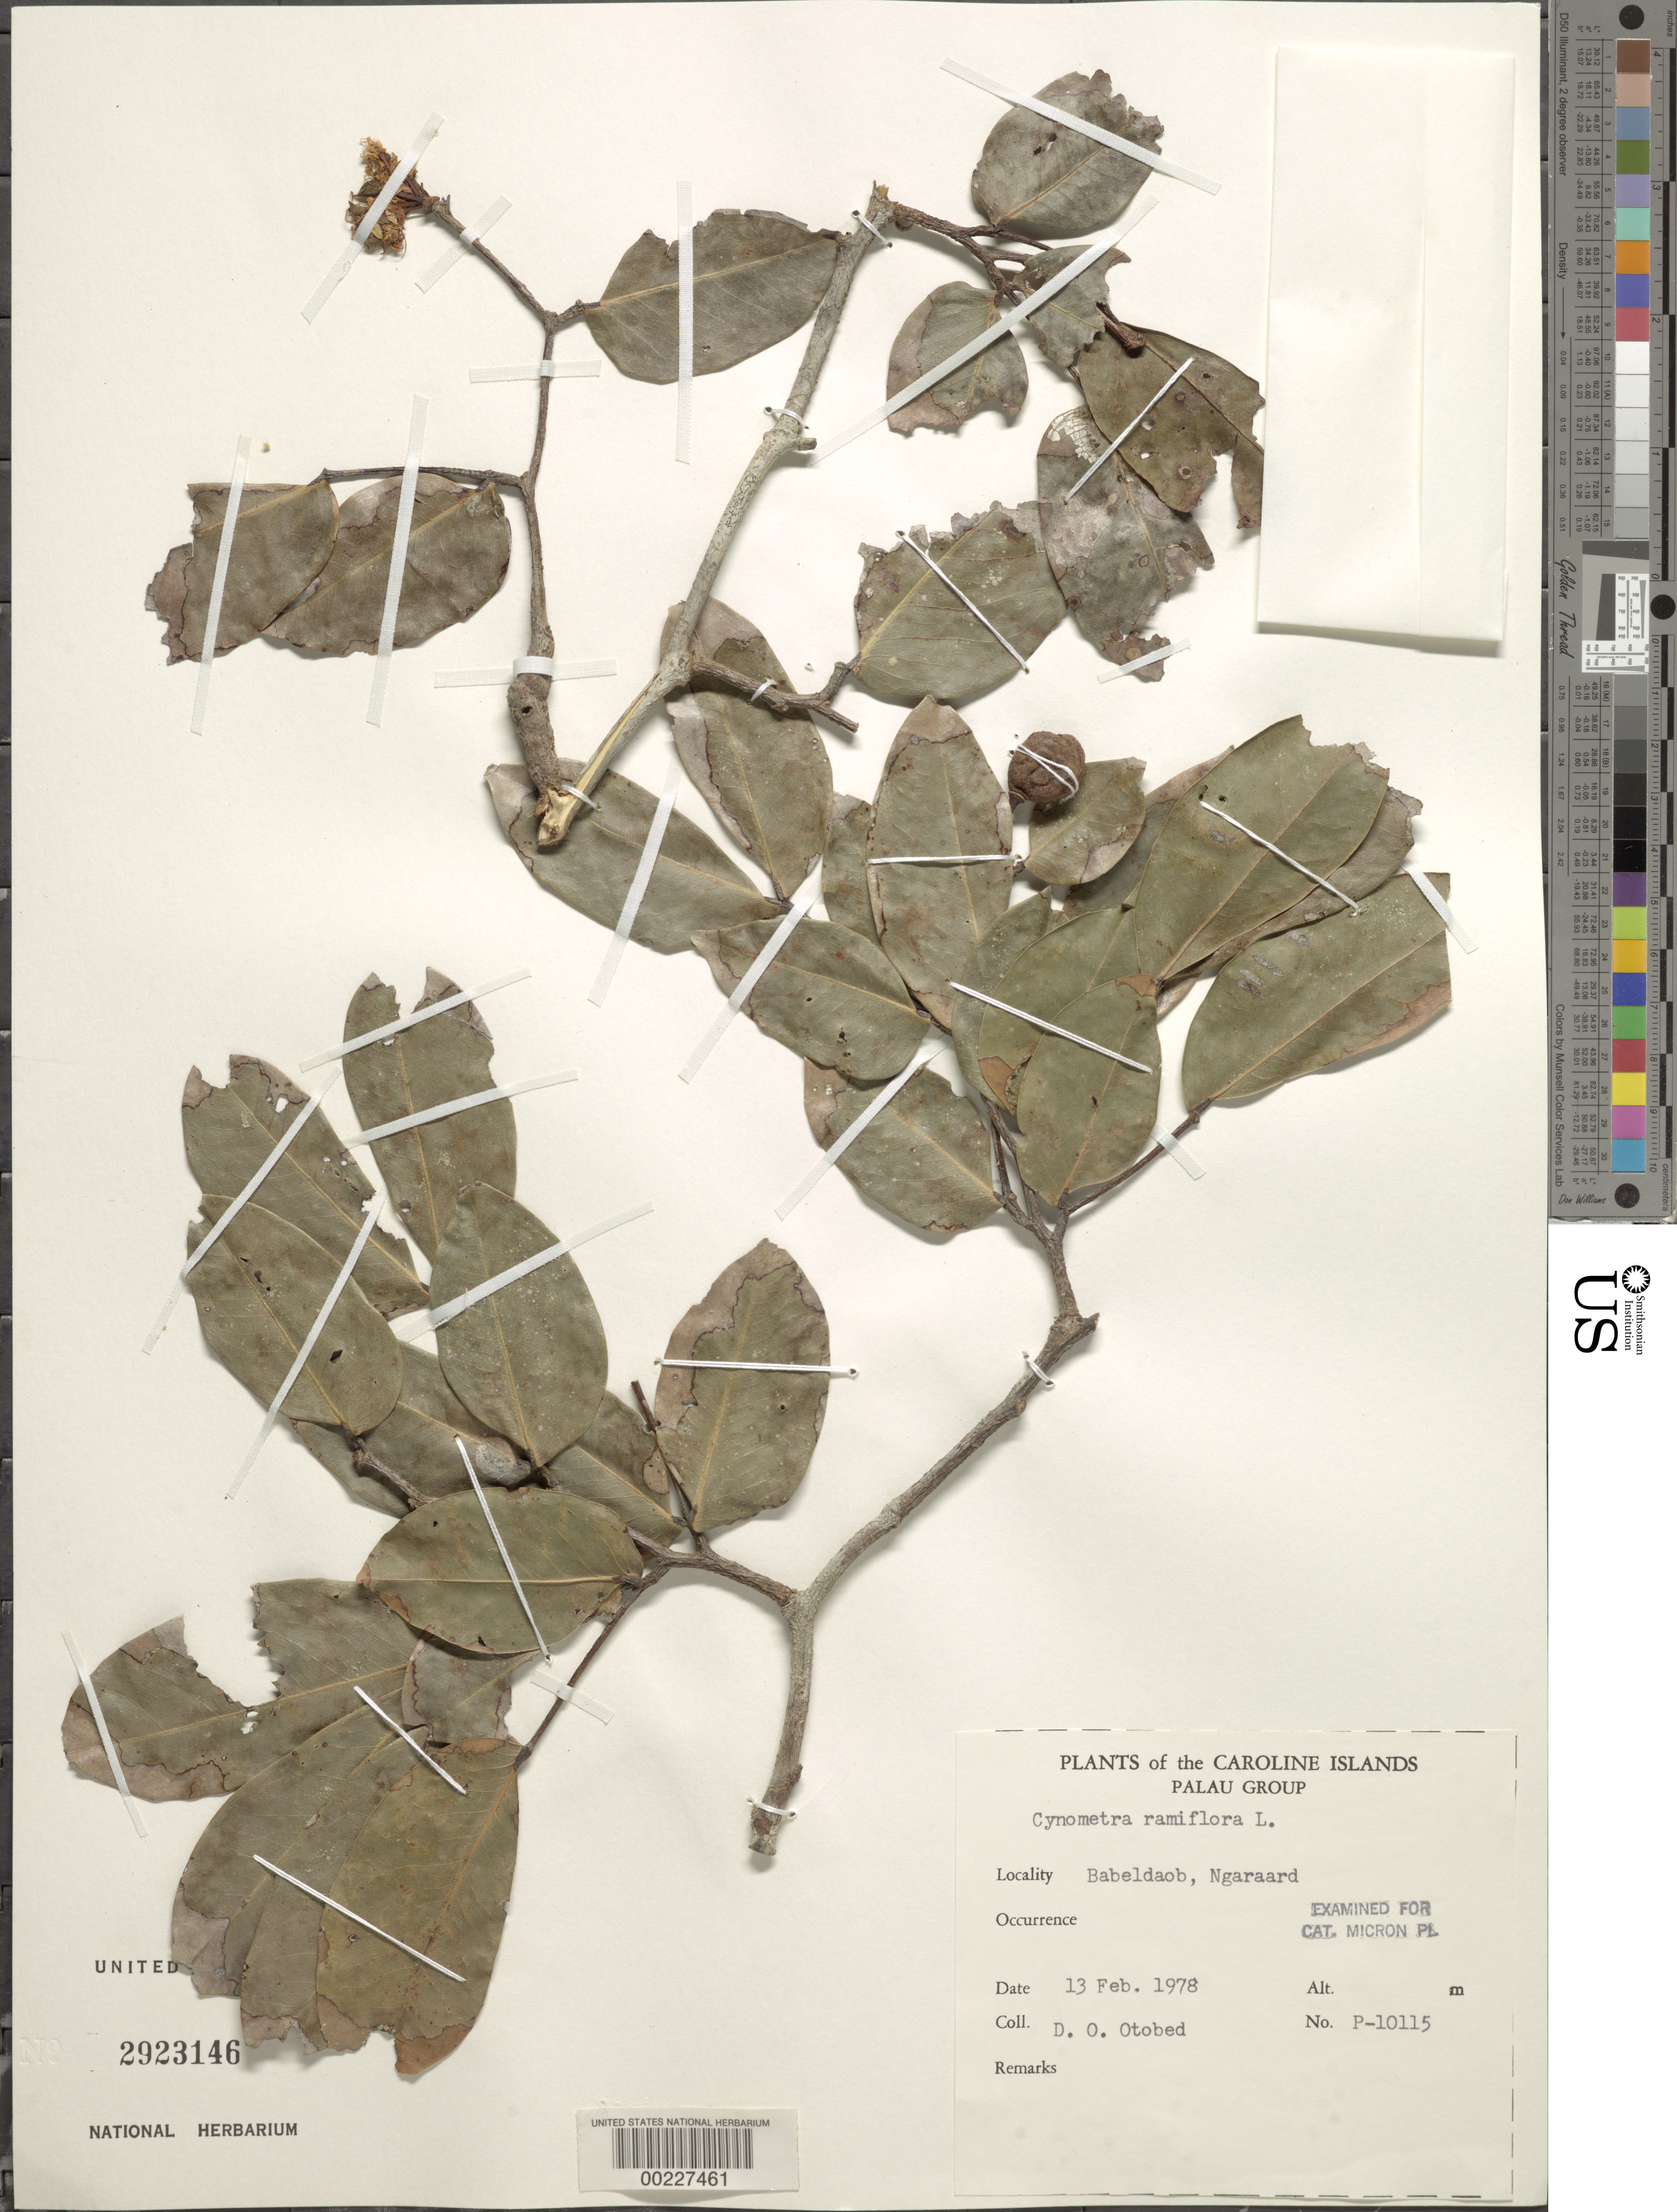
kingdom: Plantae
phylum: Tracheophyta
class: Magnoliopsida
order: Fabales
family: Fabaceae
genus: Cynometra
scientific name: Cynometra ramiflora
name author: L.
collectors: D. O. Otobed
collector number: P-10115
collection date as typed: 13 Feb 1978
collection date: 1978-02-13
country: Palau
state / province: Ngaraard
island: Babeldaob [Babelthuap]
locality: Ngaraard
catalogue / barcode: US 2923146